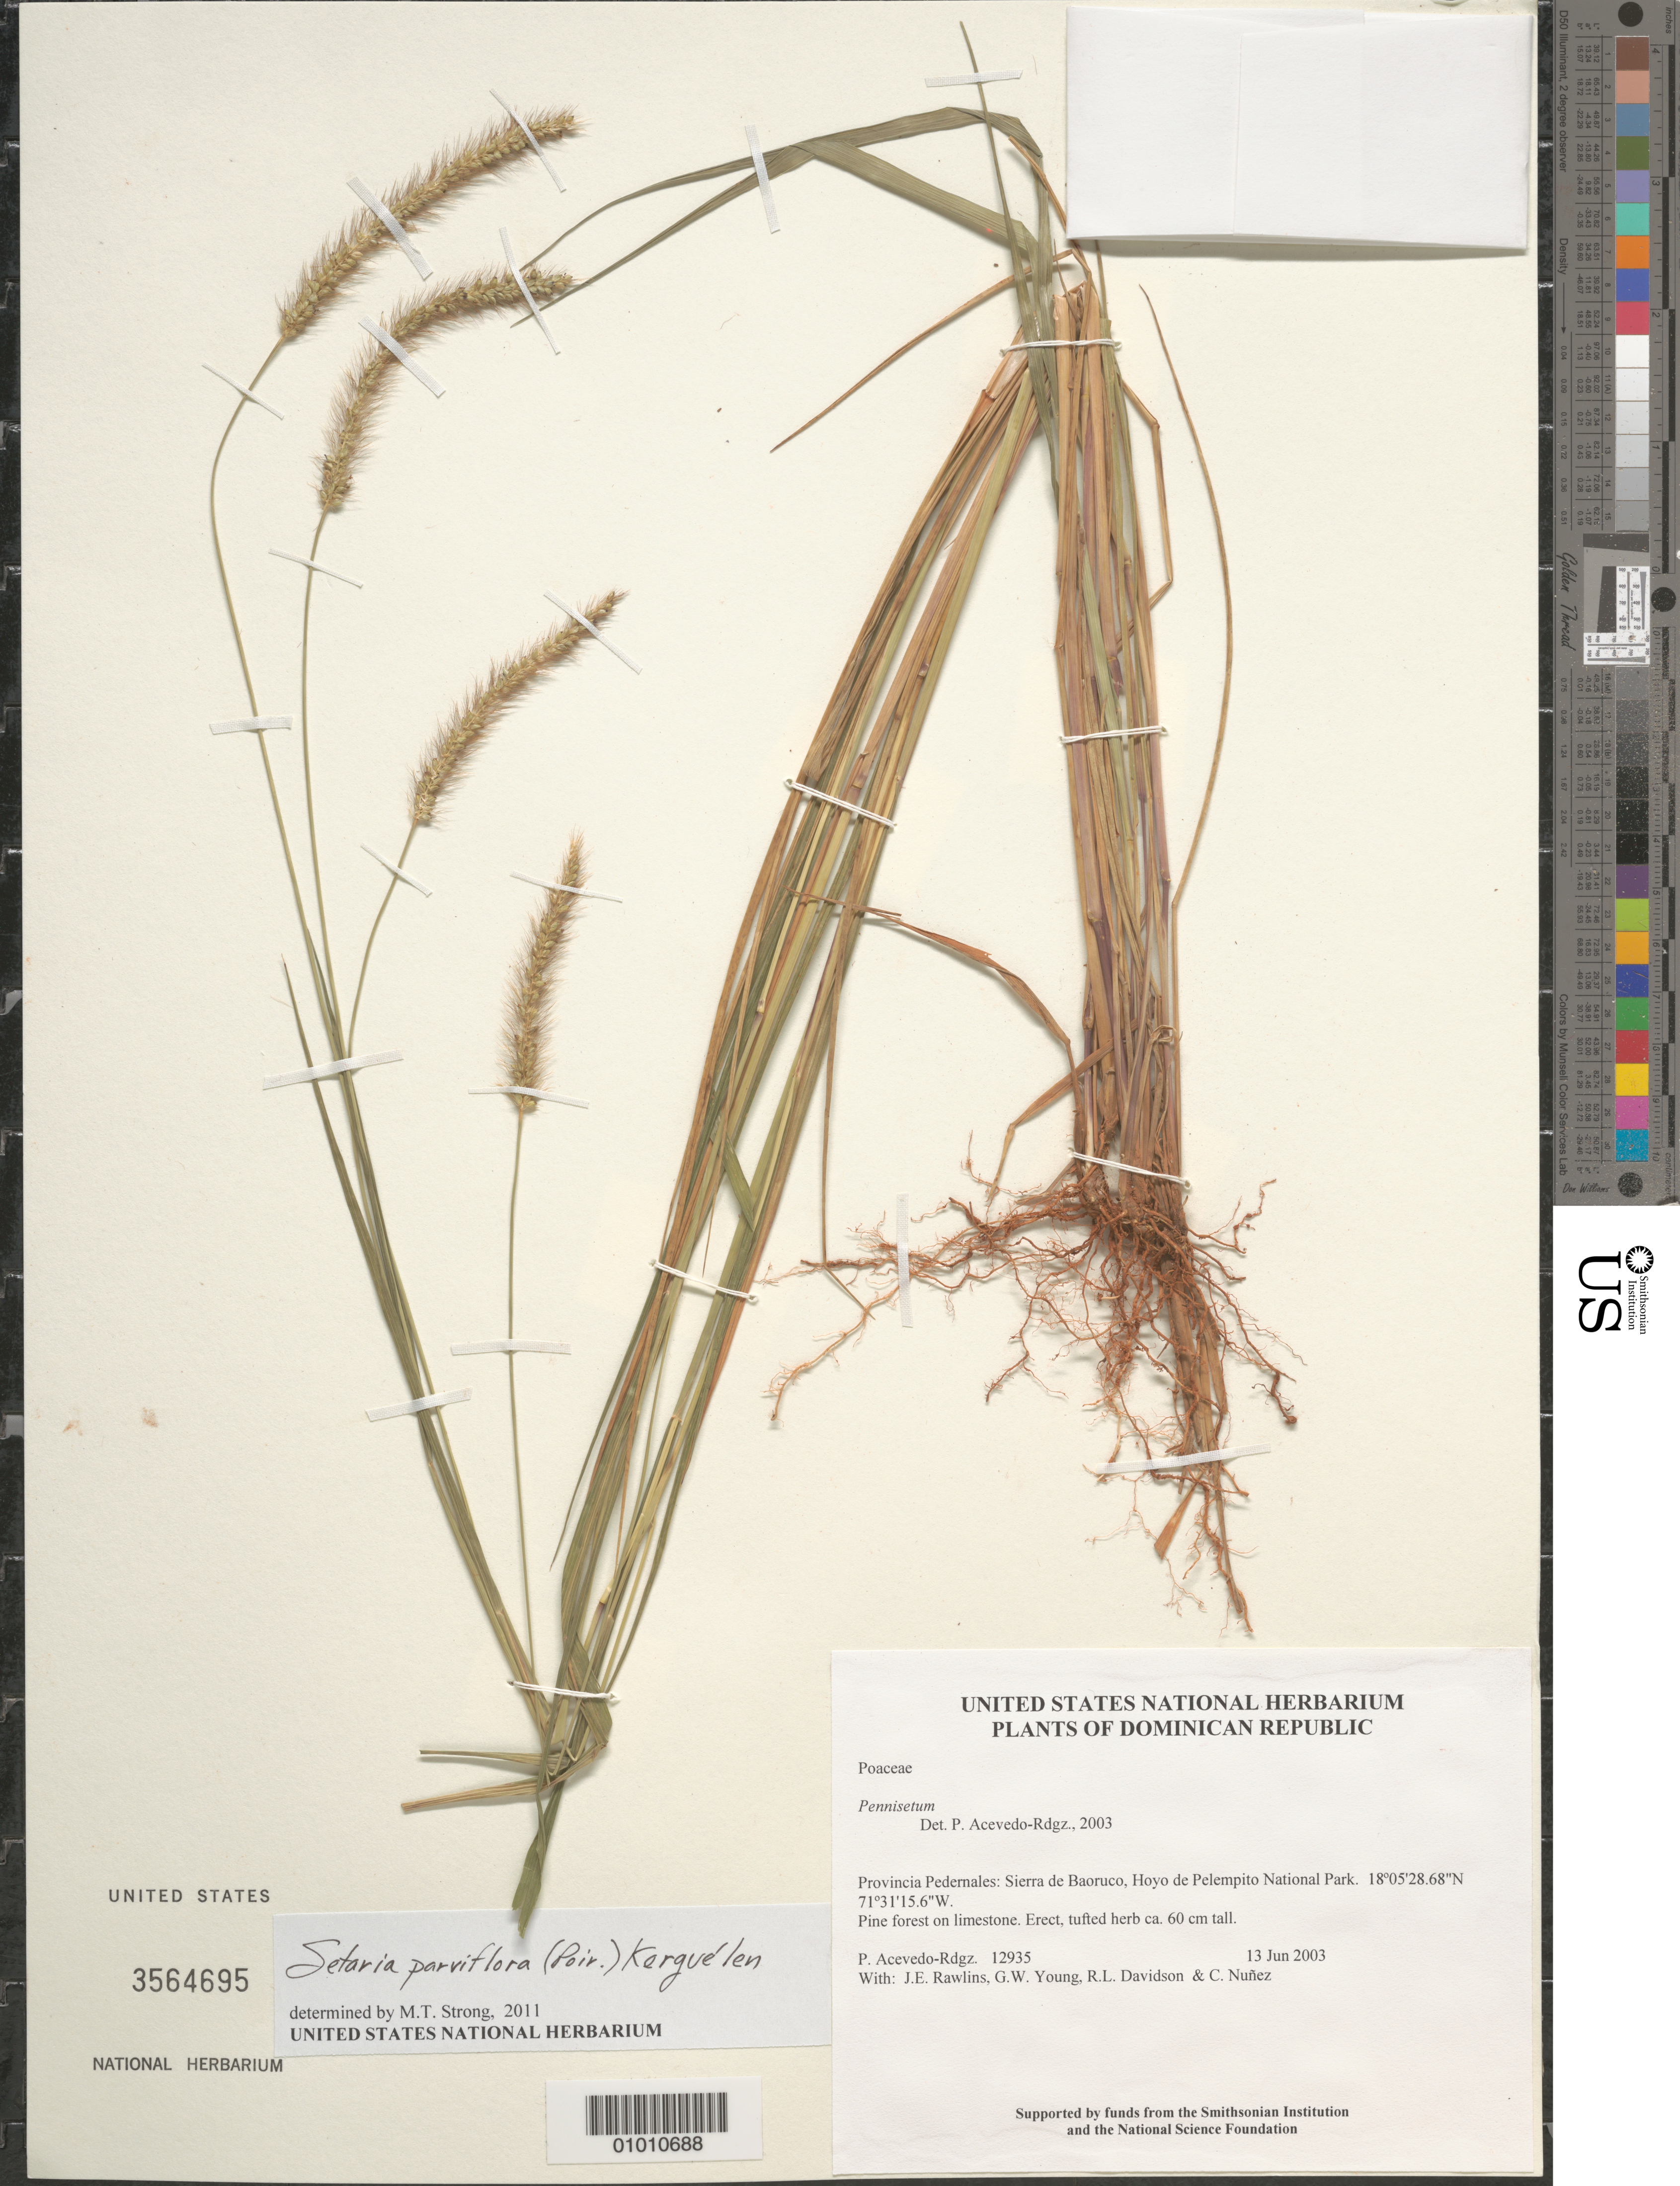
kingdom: Plantae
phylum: Tracheophyta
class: Liliopsida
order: Poales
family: Poaceae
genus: Setaria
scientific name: Setaria parviflora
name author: (Poir.) Kerguélen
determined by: Strong, M. T., (US), Smithsonian Institution - National Museum of Natural History (UNITED STATES)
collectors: P. Acevedo-Rodr., J. Rawlins, G. Young, R. Davidson & C. Nunez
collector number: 12935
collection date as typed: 13 Jun 2003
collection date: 2003-06-13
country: Dominican Republic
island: Hispaniola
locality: Provincia Pedernales: Sierra de Baoruco, Hoyo de Pelempito National Park.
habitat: Pine forest on limestone.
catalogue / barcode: US 3564695